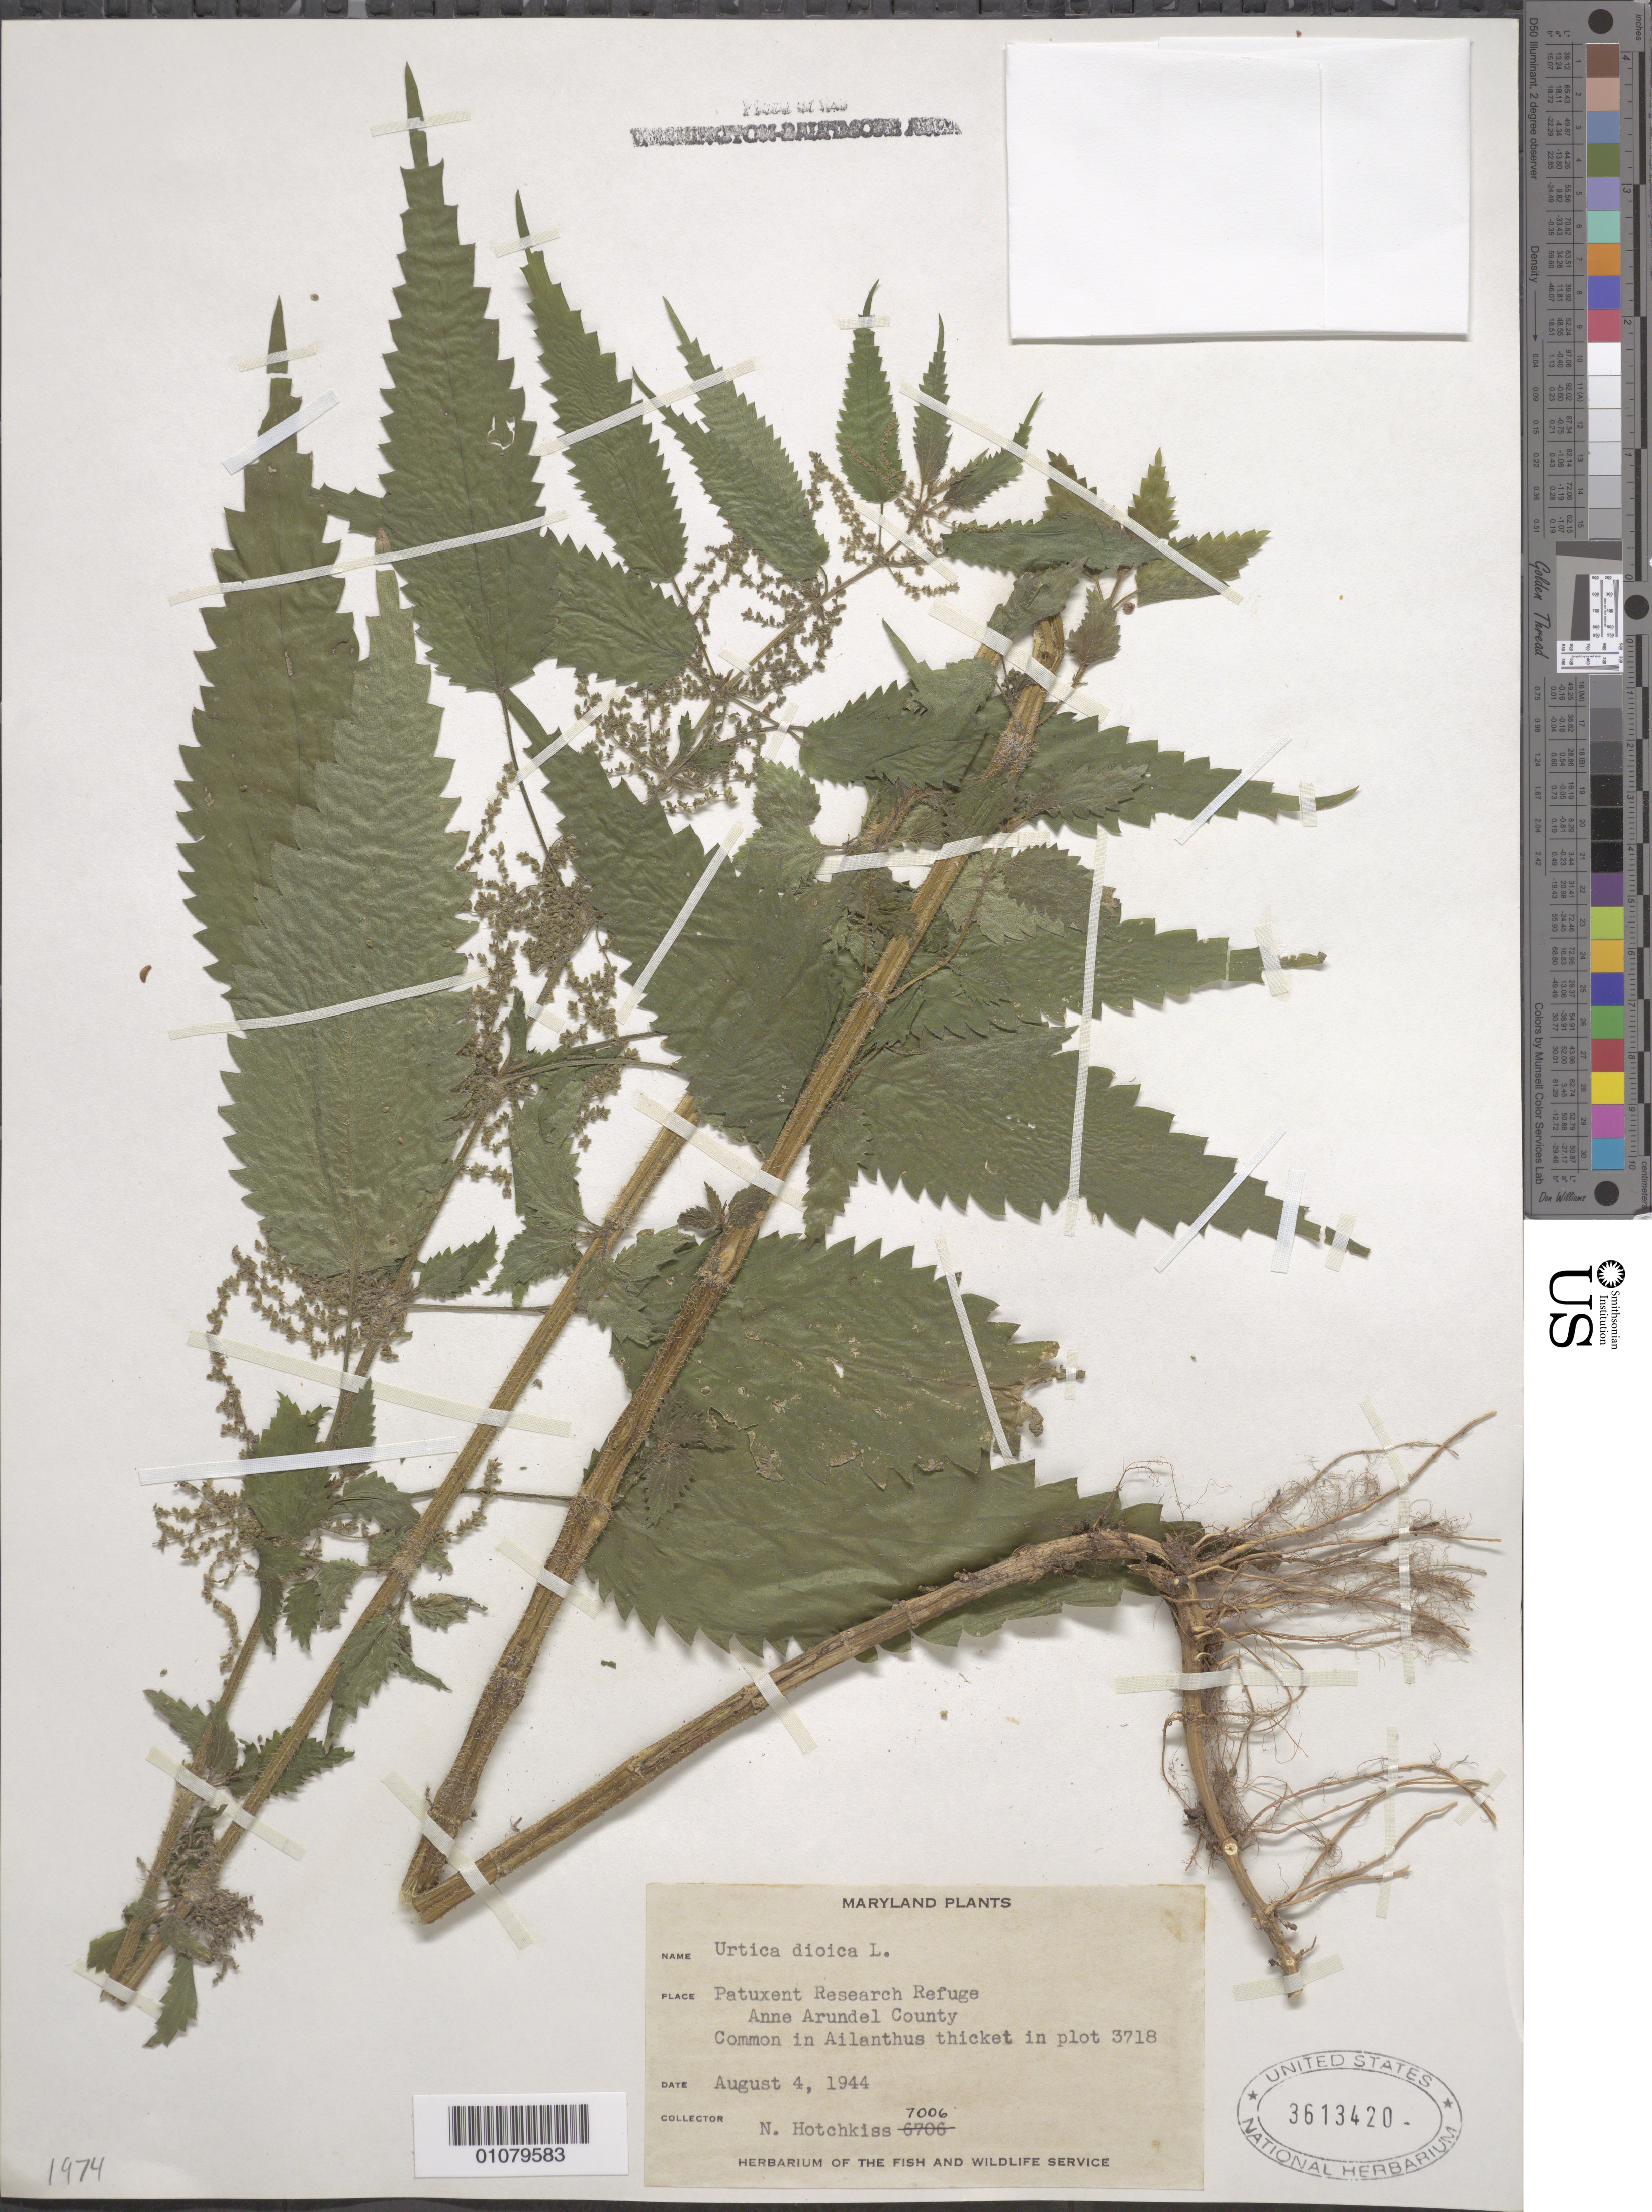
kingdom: Plantae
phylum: Tracheophyta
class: Magnoliopsida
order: Rosales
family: Urticaceae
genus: Urtica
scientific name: Urtica dioica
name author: L.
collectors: N. Hotchkiss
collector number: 7006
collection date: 1944-08-04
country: United States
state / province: Maryland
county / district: Anne Arundel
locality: Patuxent Wildlife Refuge. Plot 3718.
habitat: Common in Ailanthus thicket.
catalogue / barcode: US 3613420